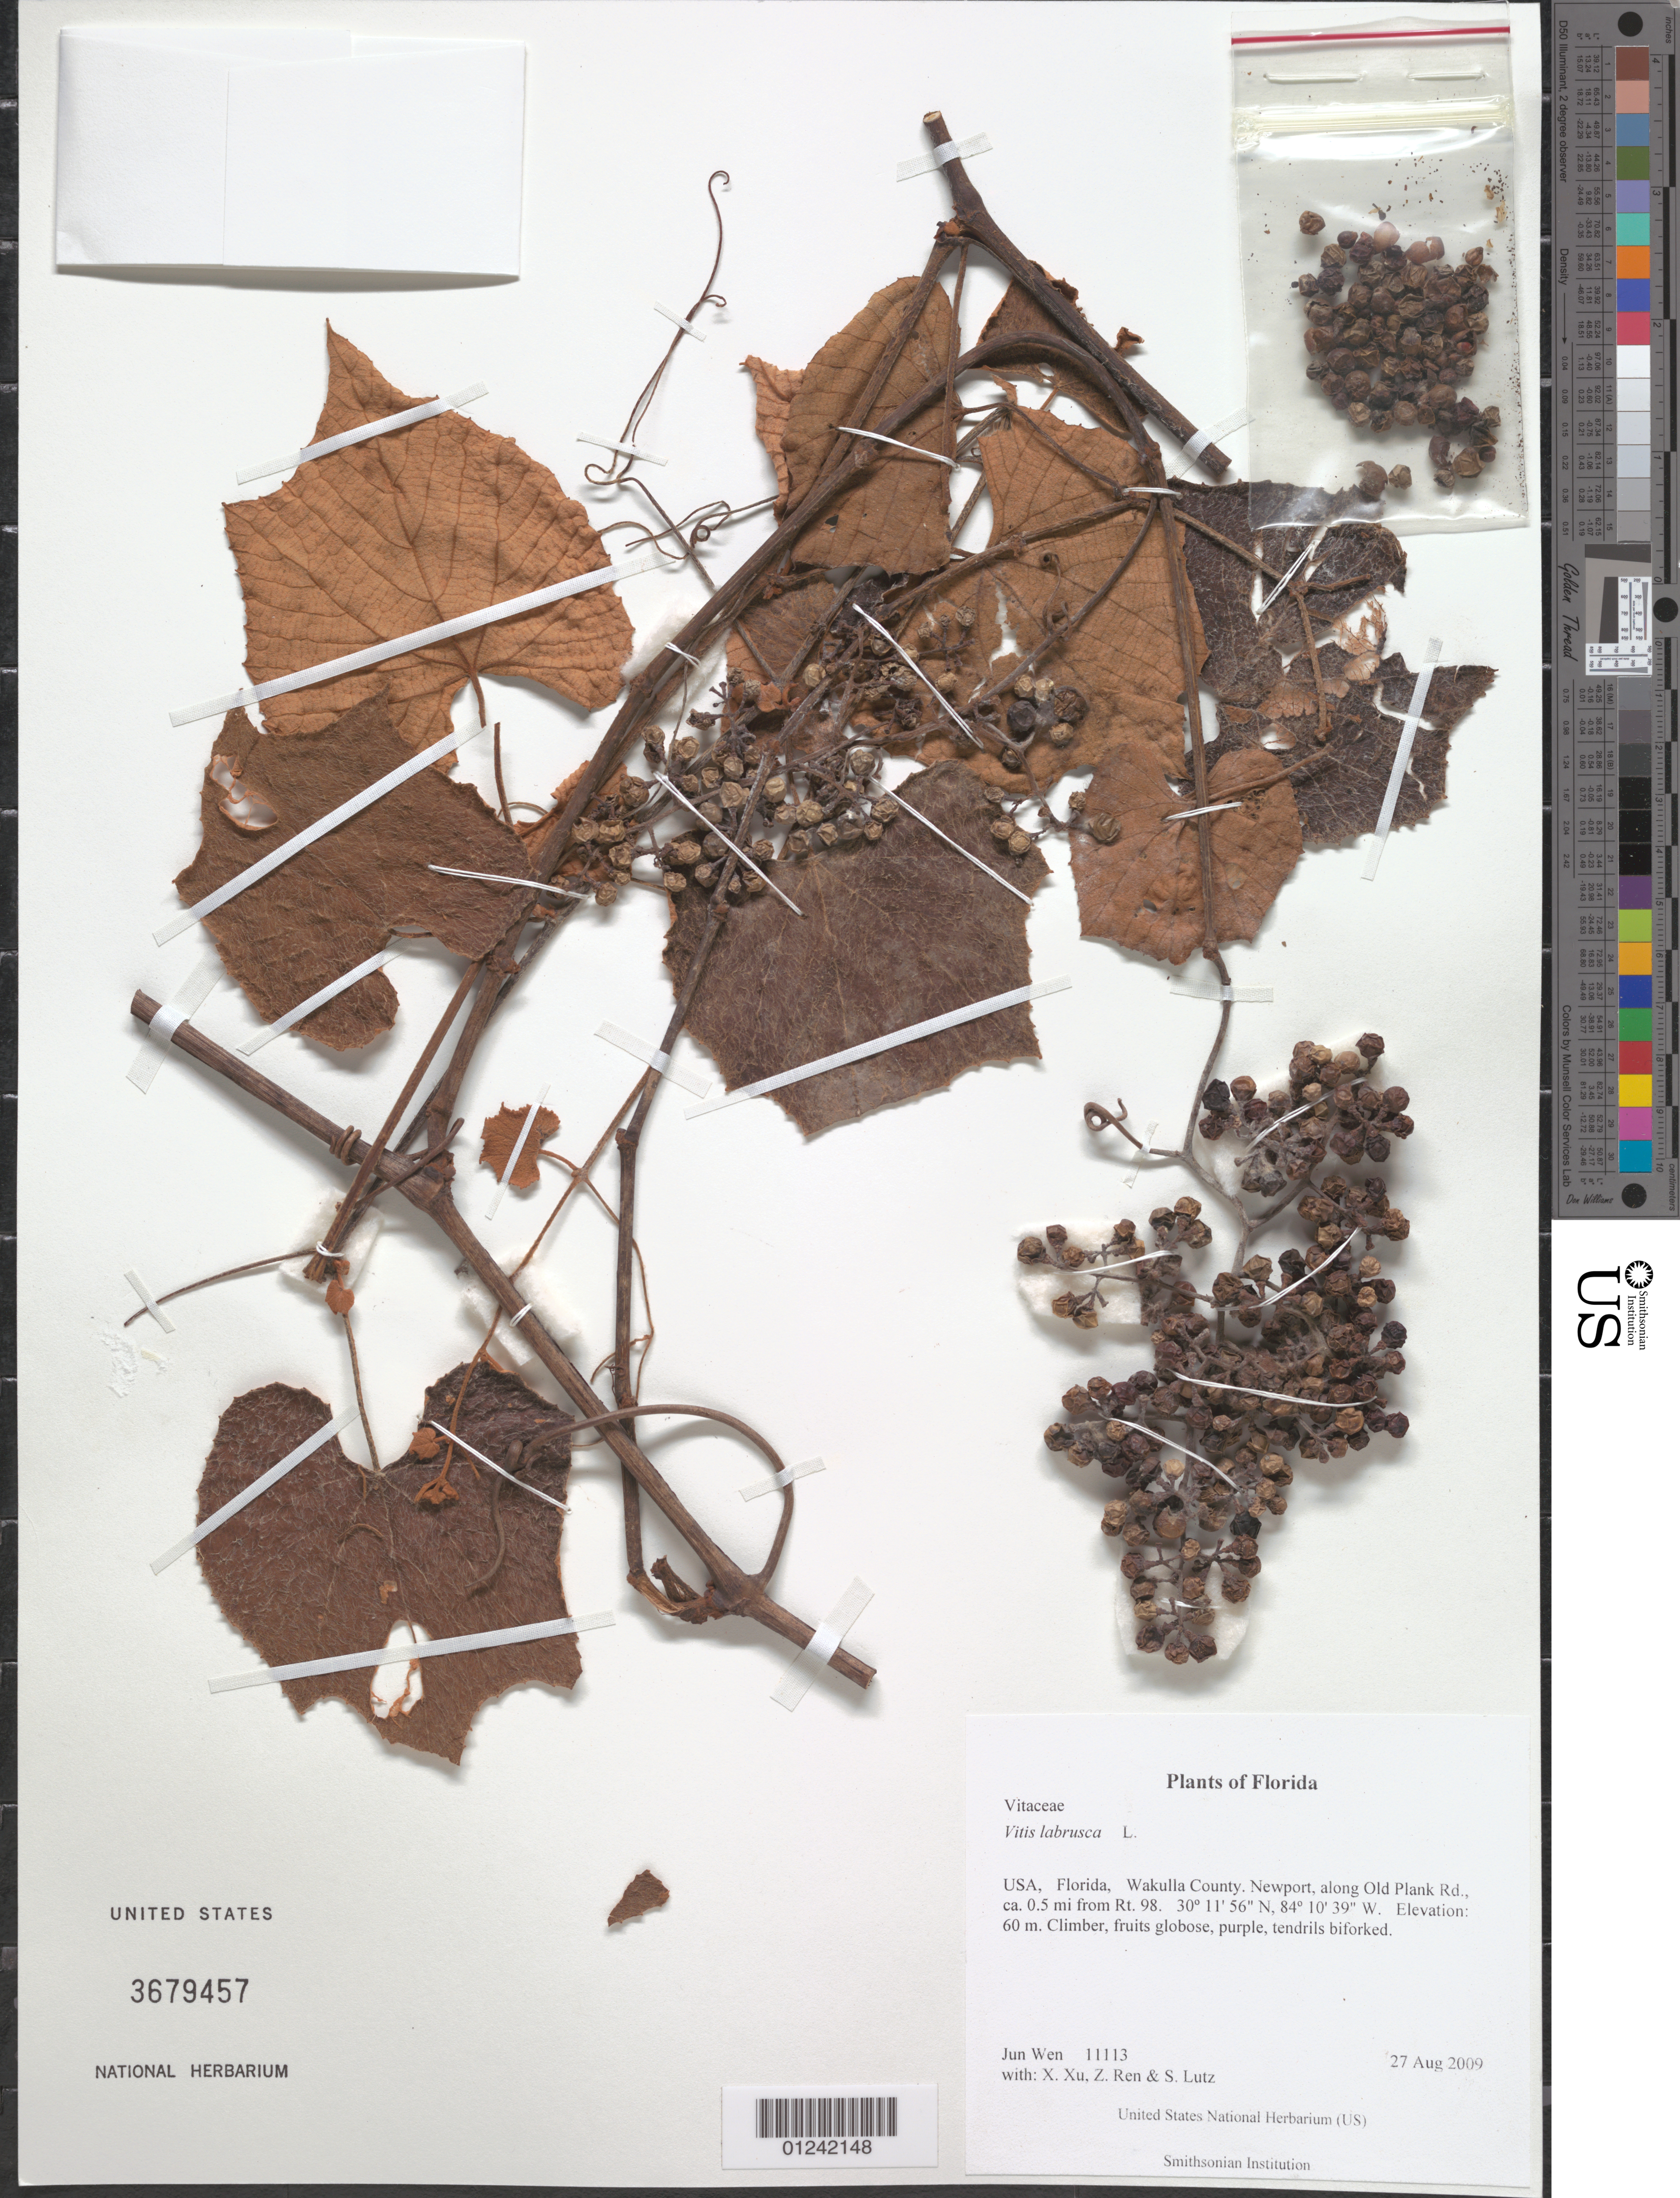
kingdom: Plantae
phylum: Tracheophyta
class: Magnoliopsida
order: Vitales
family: Vitaceae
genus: Vitis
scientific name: Vitis labrusca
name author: L.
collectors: J. Wen, X. Xu, Z. Ren & S. Lutz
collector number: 11113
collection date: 2009-08-27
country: United States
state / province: Florida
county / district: Wakulla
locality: Newport, along Old Plank Rd., ca. 0.5 mi from Rt. 98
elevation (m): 60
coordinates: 30 11 56.0 N, 84 10 39.0 W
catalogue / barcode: US 3679457